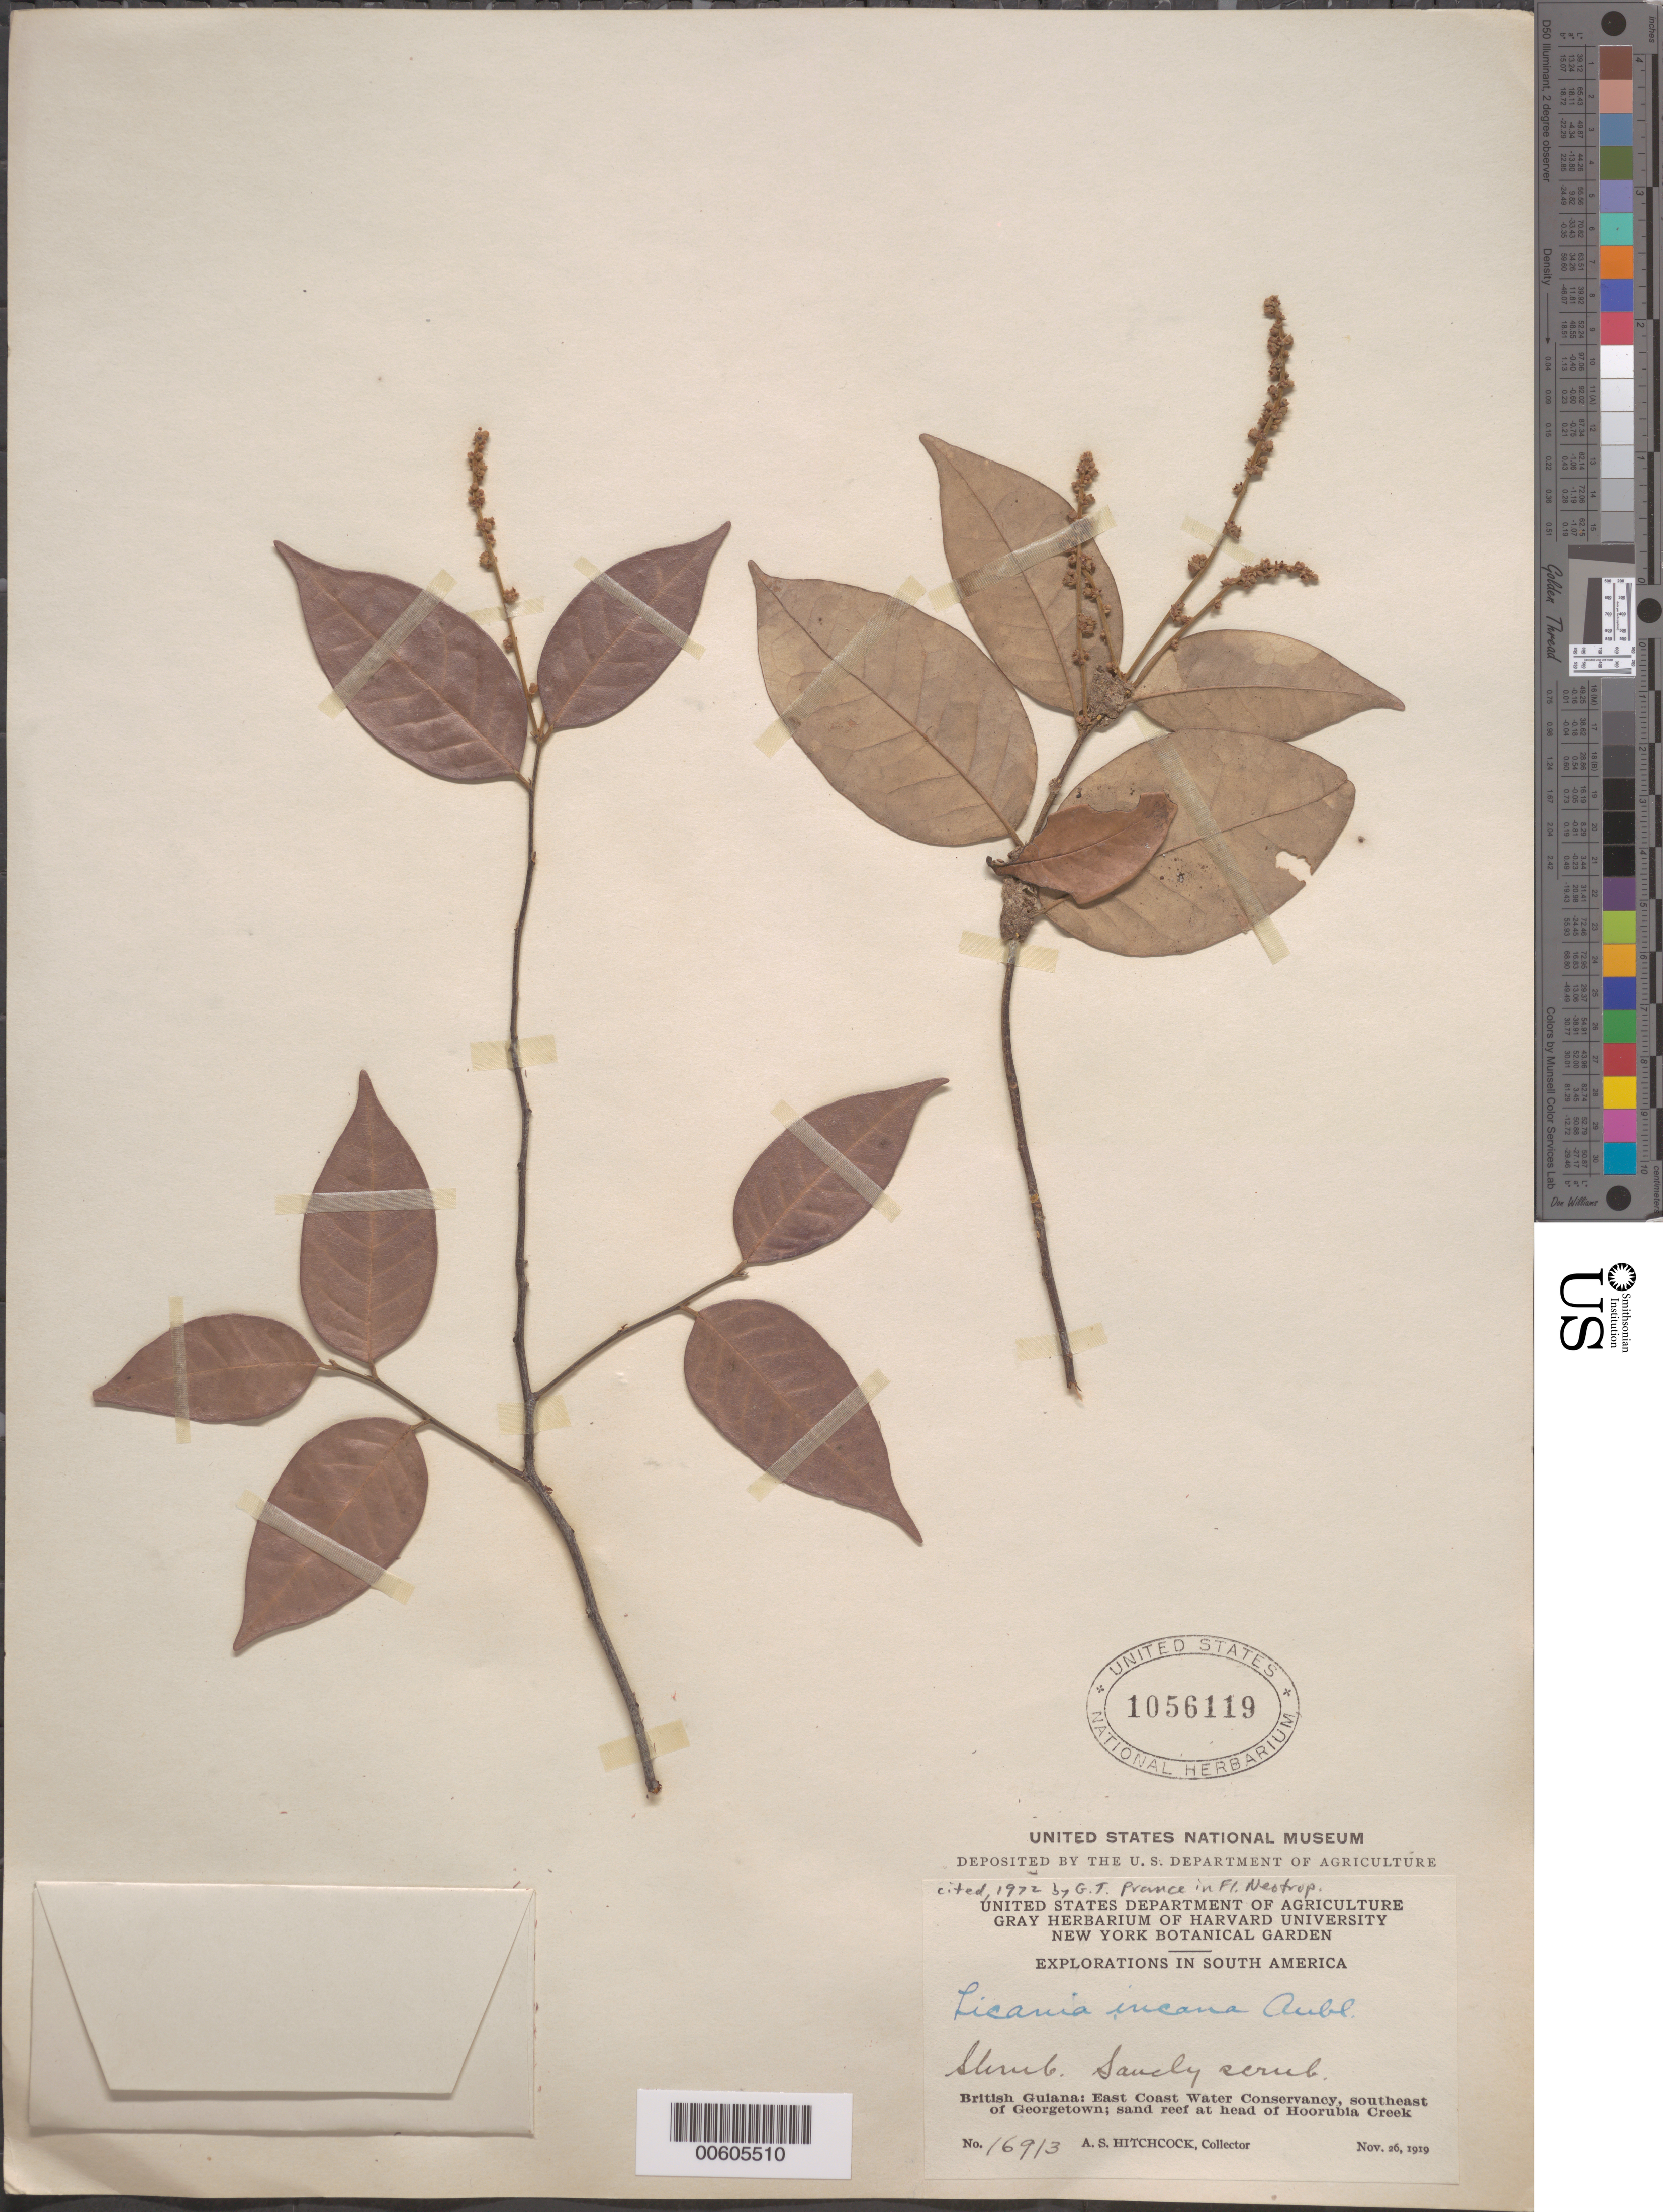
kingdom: Plantae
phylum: Tracheophyta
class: Magnoliopsida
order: Malpighiales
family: Chrysobalanaceae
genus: Licania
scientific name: Licania incana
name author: Aubl.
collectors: A. S. Hitchcock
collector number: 16913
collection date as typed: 26-Nov-19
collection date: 1919-11-26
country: Guyana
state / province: Demerara-Mahaica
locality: Hoorubea Creek, head of, SE of Georgetown, East Coast Water Conservancy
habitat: Sandy scrub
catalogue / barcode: US 1056119